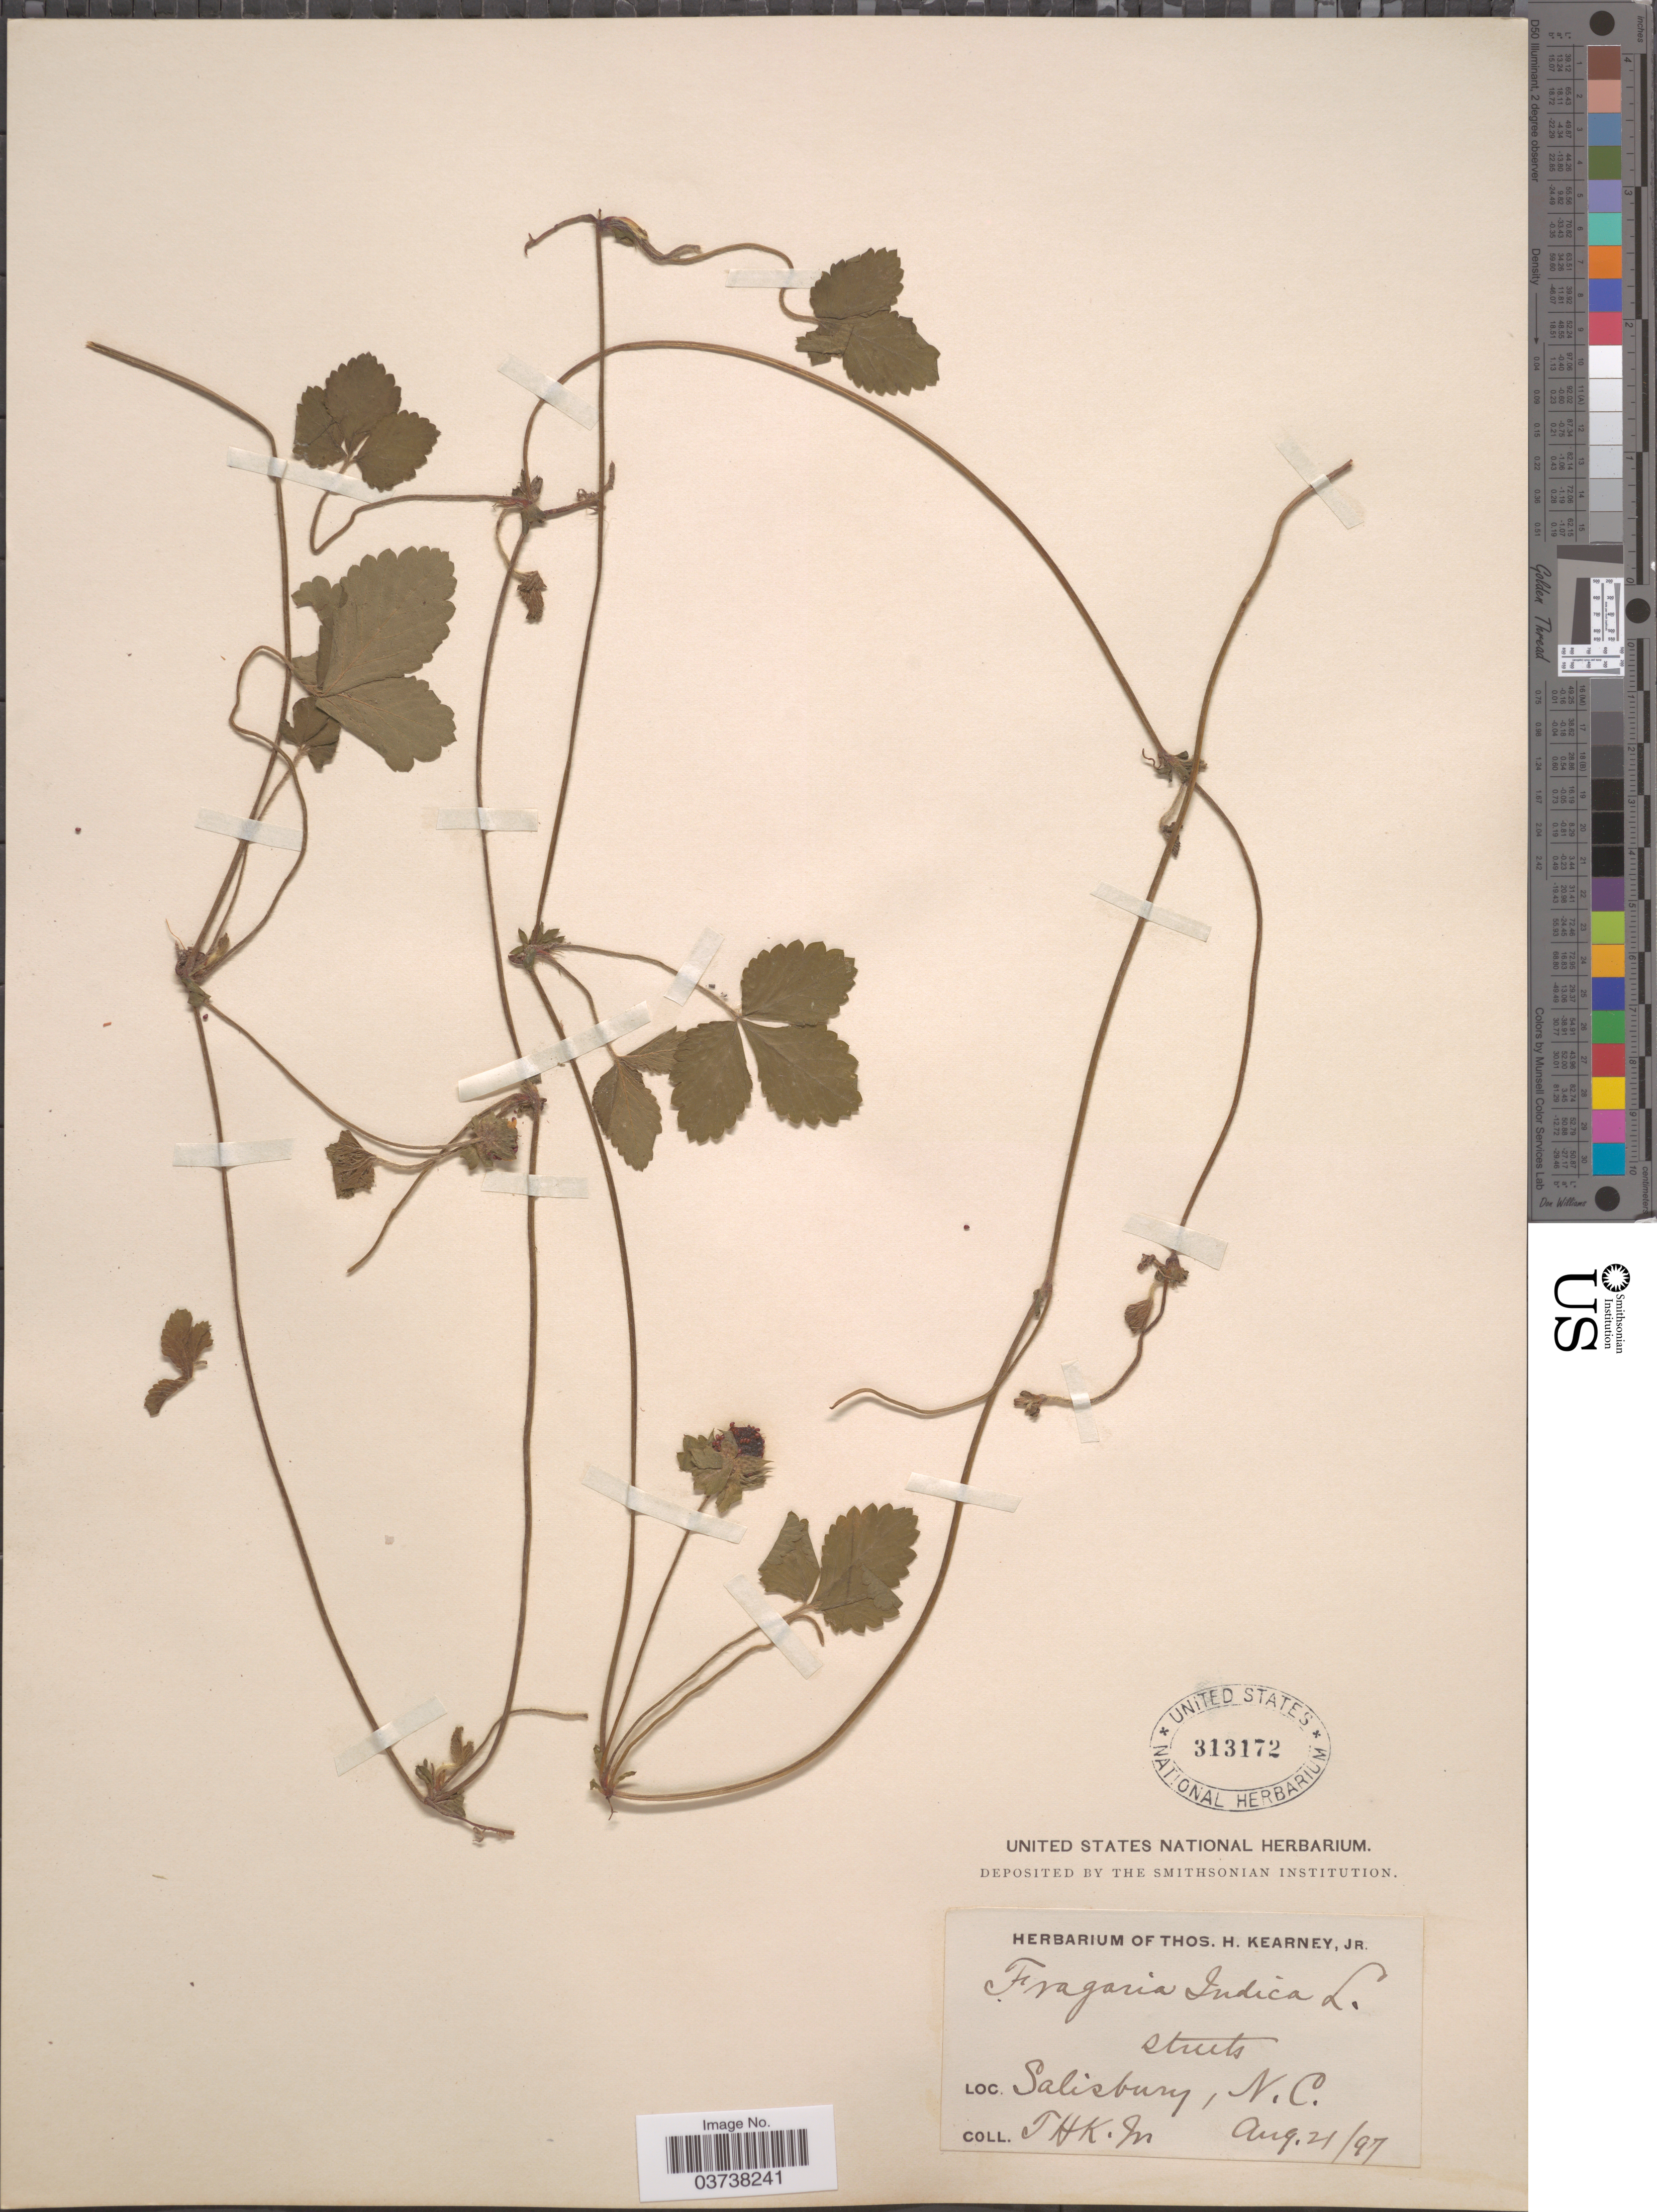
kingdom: Plantae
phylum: Tracheophyta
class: Magnoliopsida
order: Rosales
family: Rosaceae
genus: Potentilla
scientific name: Potentilla indica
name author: (Andrews) Th. Wolf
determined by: Strong, Mark T., (BOT), Smithsonian Institution - National Museum of Natural History (UNITED STATES)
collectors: T. H. Kearney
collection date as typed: Transcribed d/m/y: 21/8/97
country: United States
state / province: North Carolina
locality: Salisbury.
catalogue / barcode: US 313172